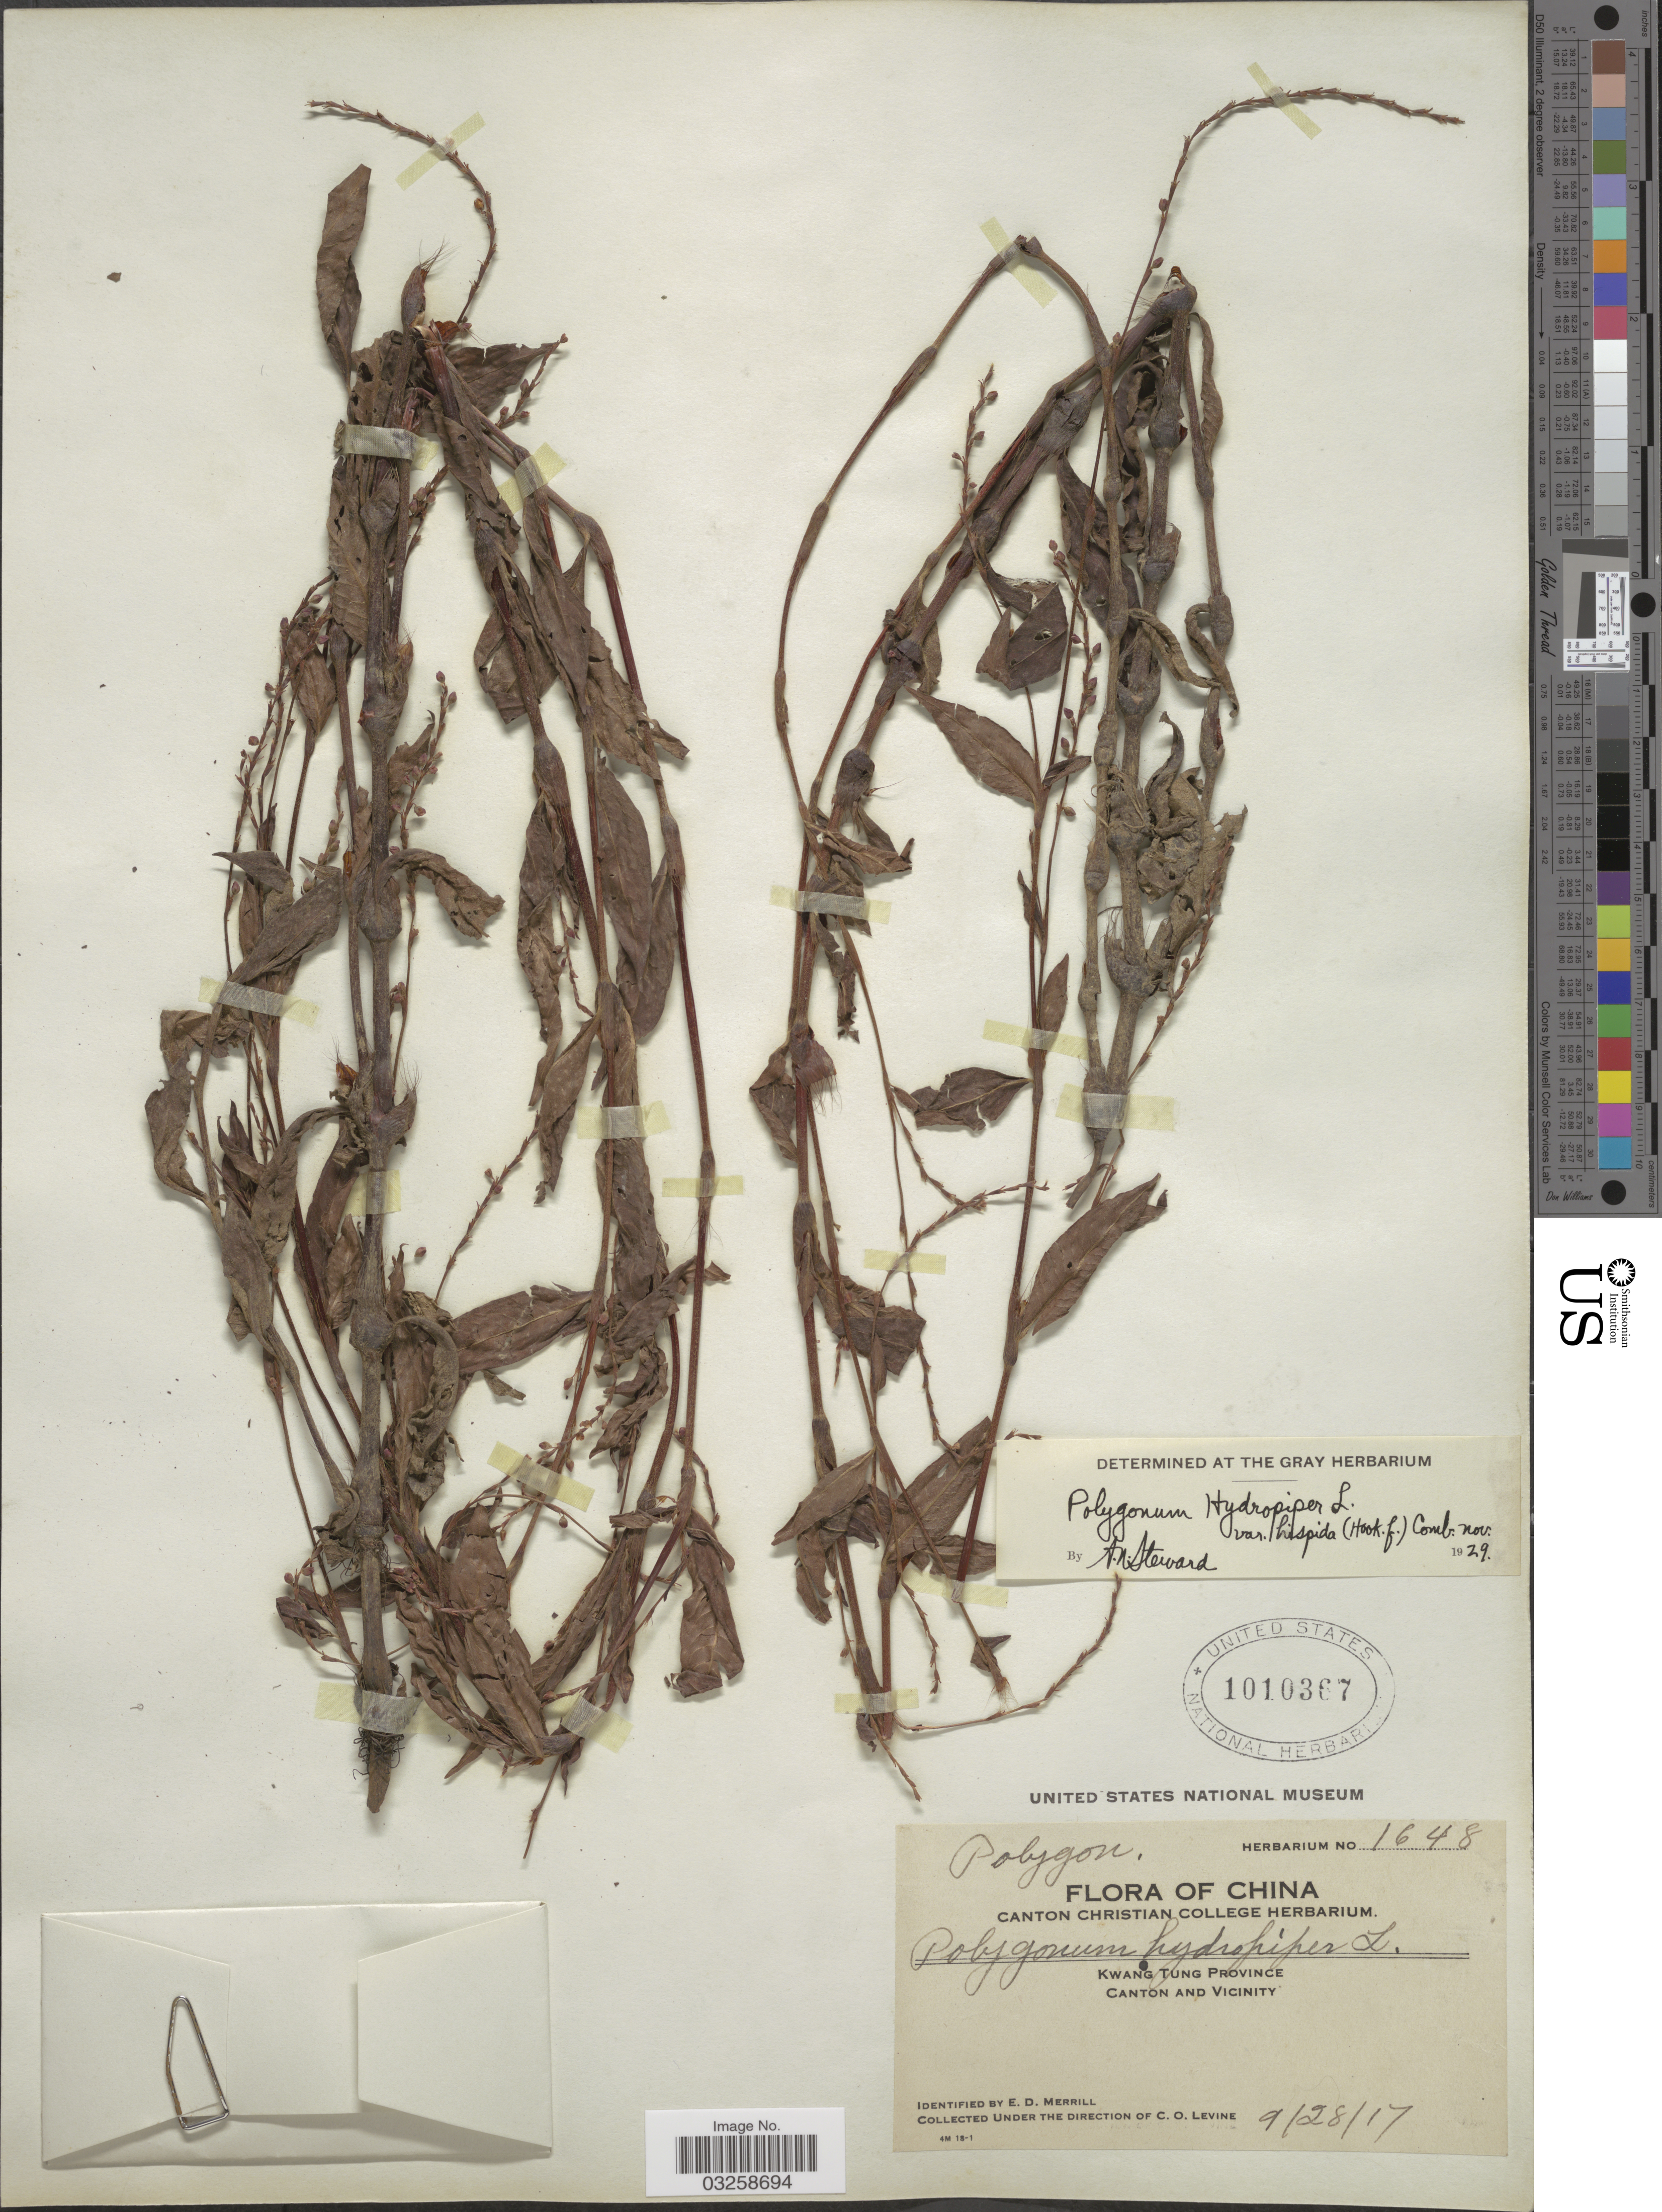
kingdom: Plantae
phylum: Tracheophyta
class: Magnoliopsida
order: Caryophyllales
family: Polygonaceae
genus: Polygonum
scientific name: Polygonum hydropiper var. hispidum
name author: (Hook. f.) Steward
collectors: C. O. Levine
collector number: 1648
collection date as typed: Transcribed d/m/y: 28/9/17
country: China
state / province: Guangdong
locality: Kwang Tung Province. Canton and vicinity.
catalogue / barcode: US 1010367